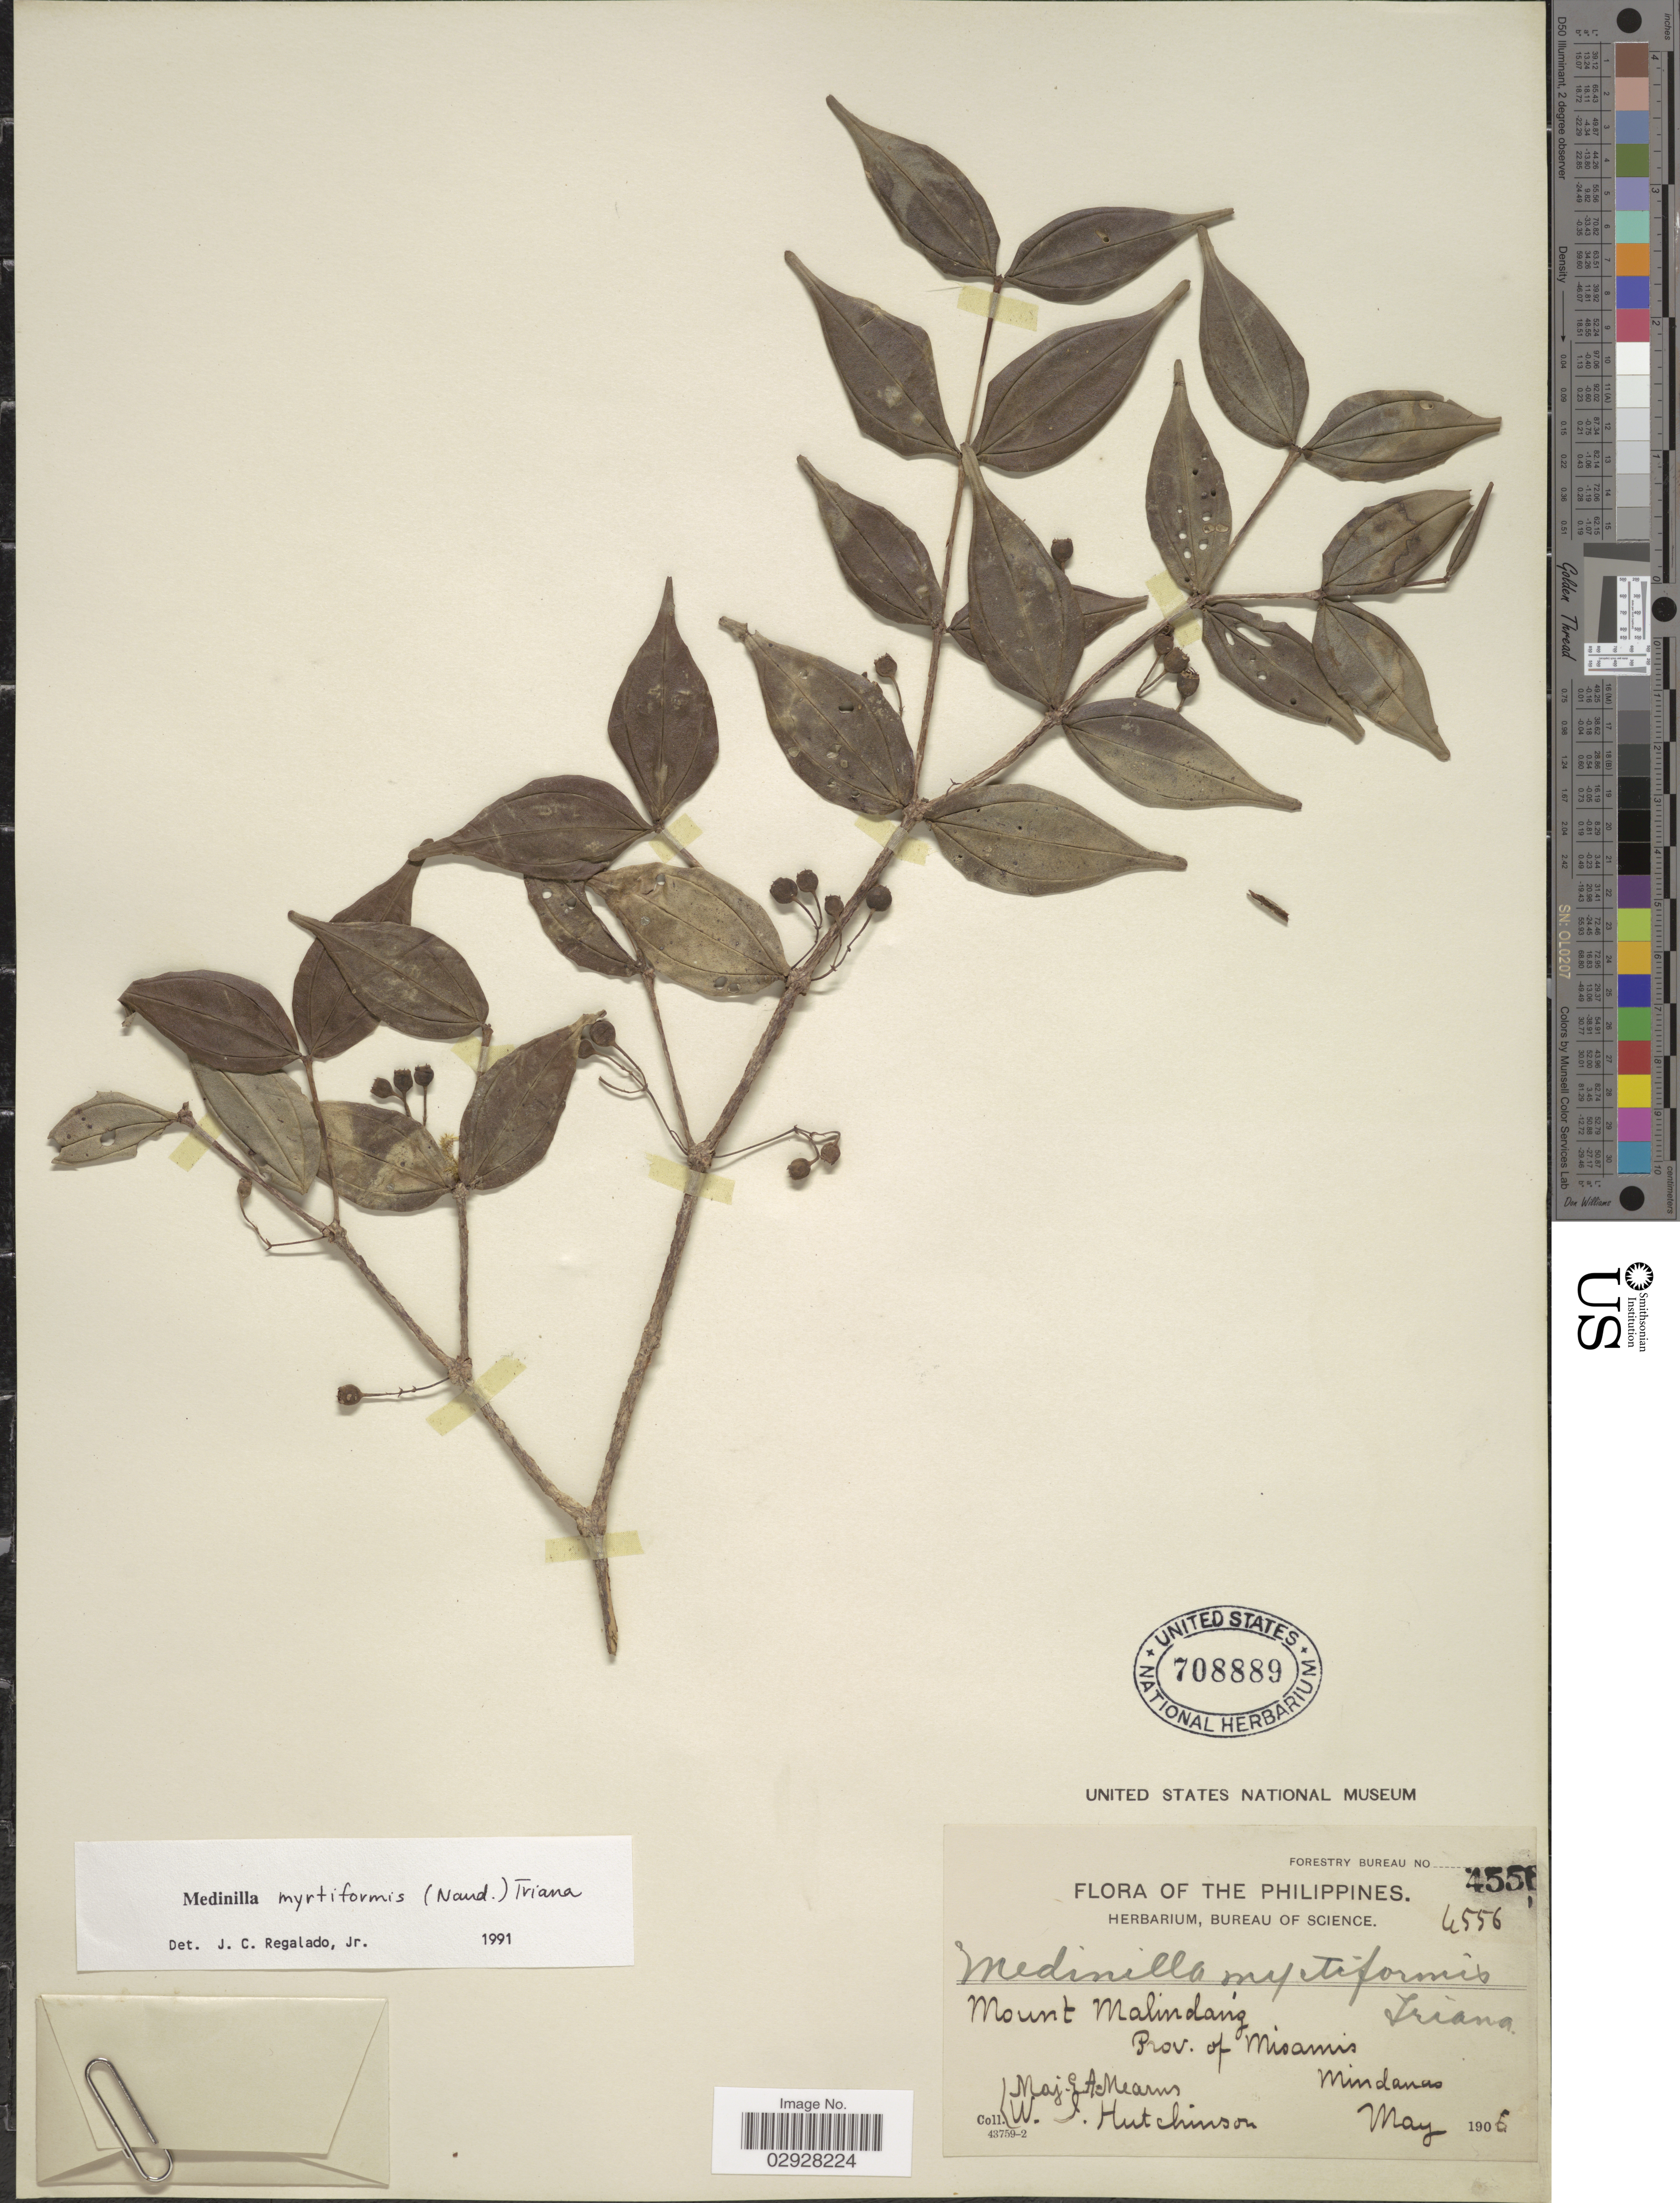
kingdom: Plantae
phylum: Tracheophyta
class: Magnoliopsida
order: Myrtales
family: Melastomataceae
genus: Medinilla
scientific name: Medinilla myrtiformis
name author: (Naudin) Triana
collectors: E. A. Mearns & W. I. Hutchinson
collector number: Forestry Bureau 4556*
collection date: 1906-05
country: Philippines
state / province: Northern Mindanao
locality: Mount Malindang, Prov. of Misamis, Mindanao.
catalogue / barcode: US 708889